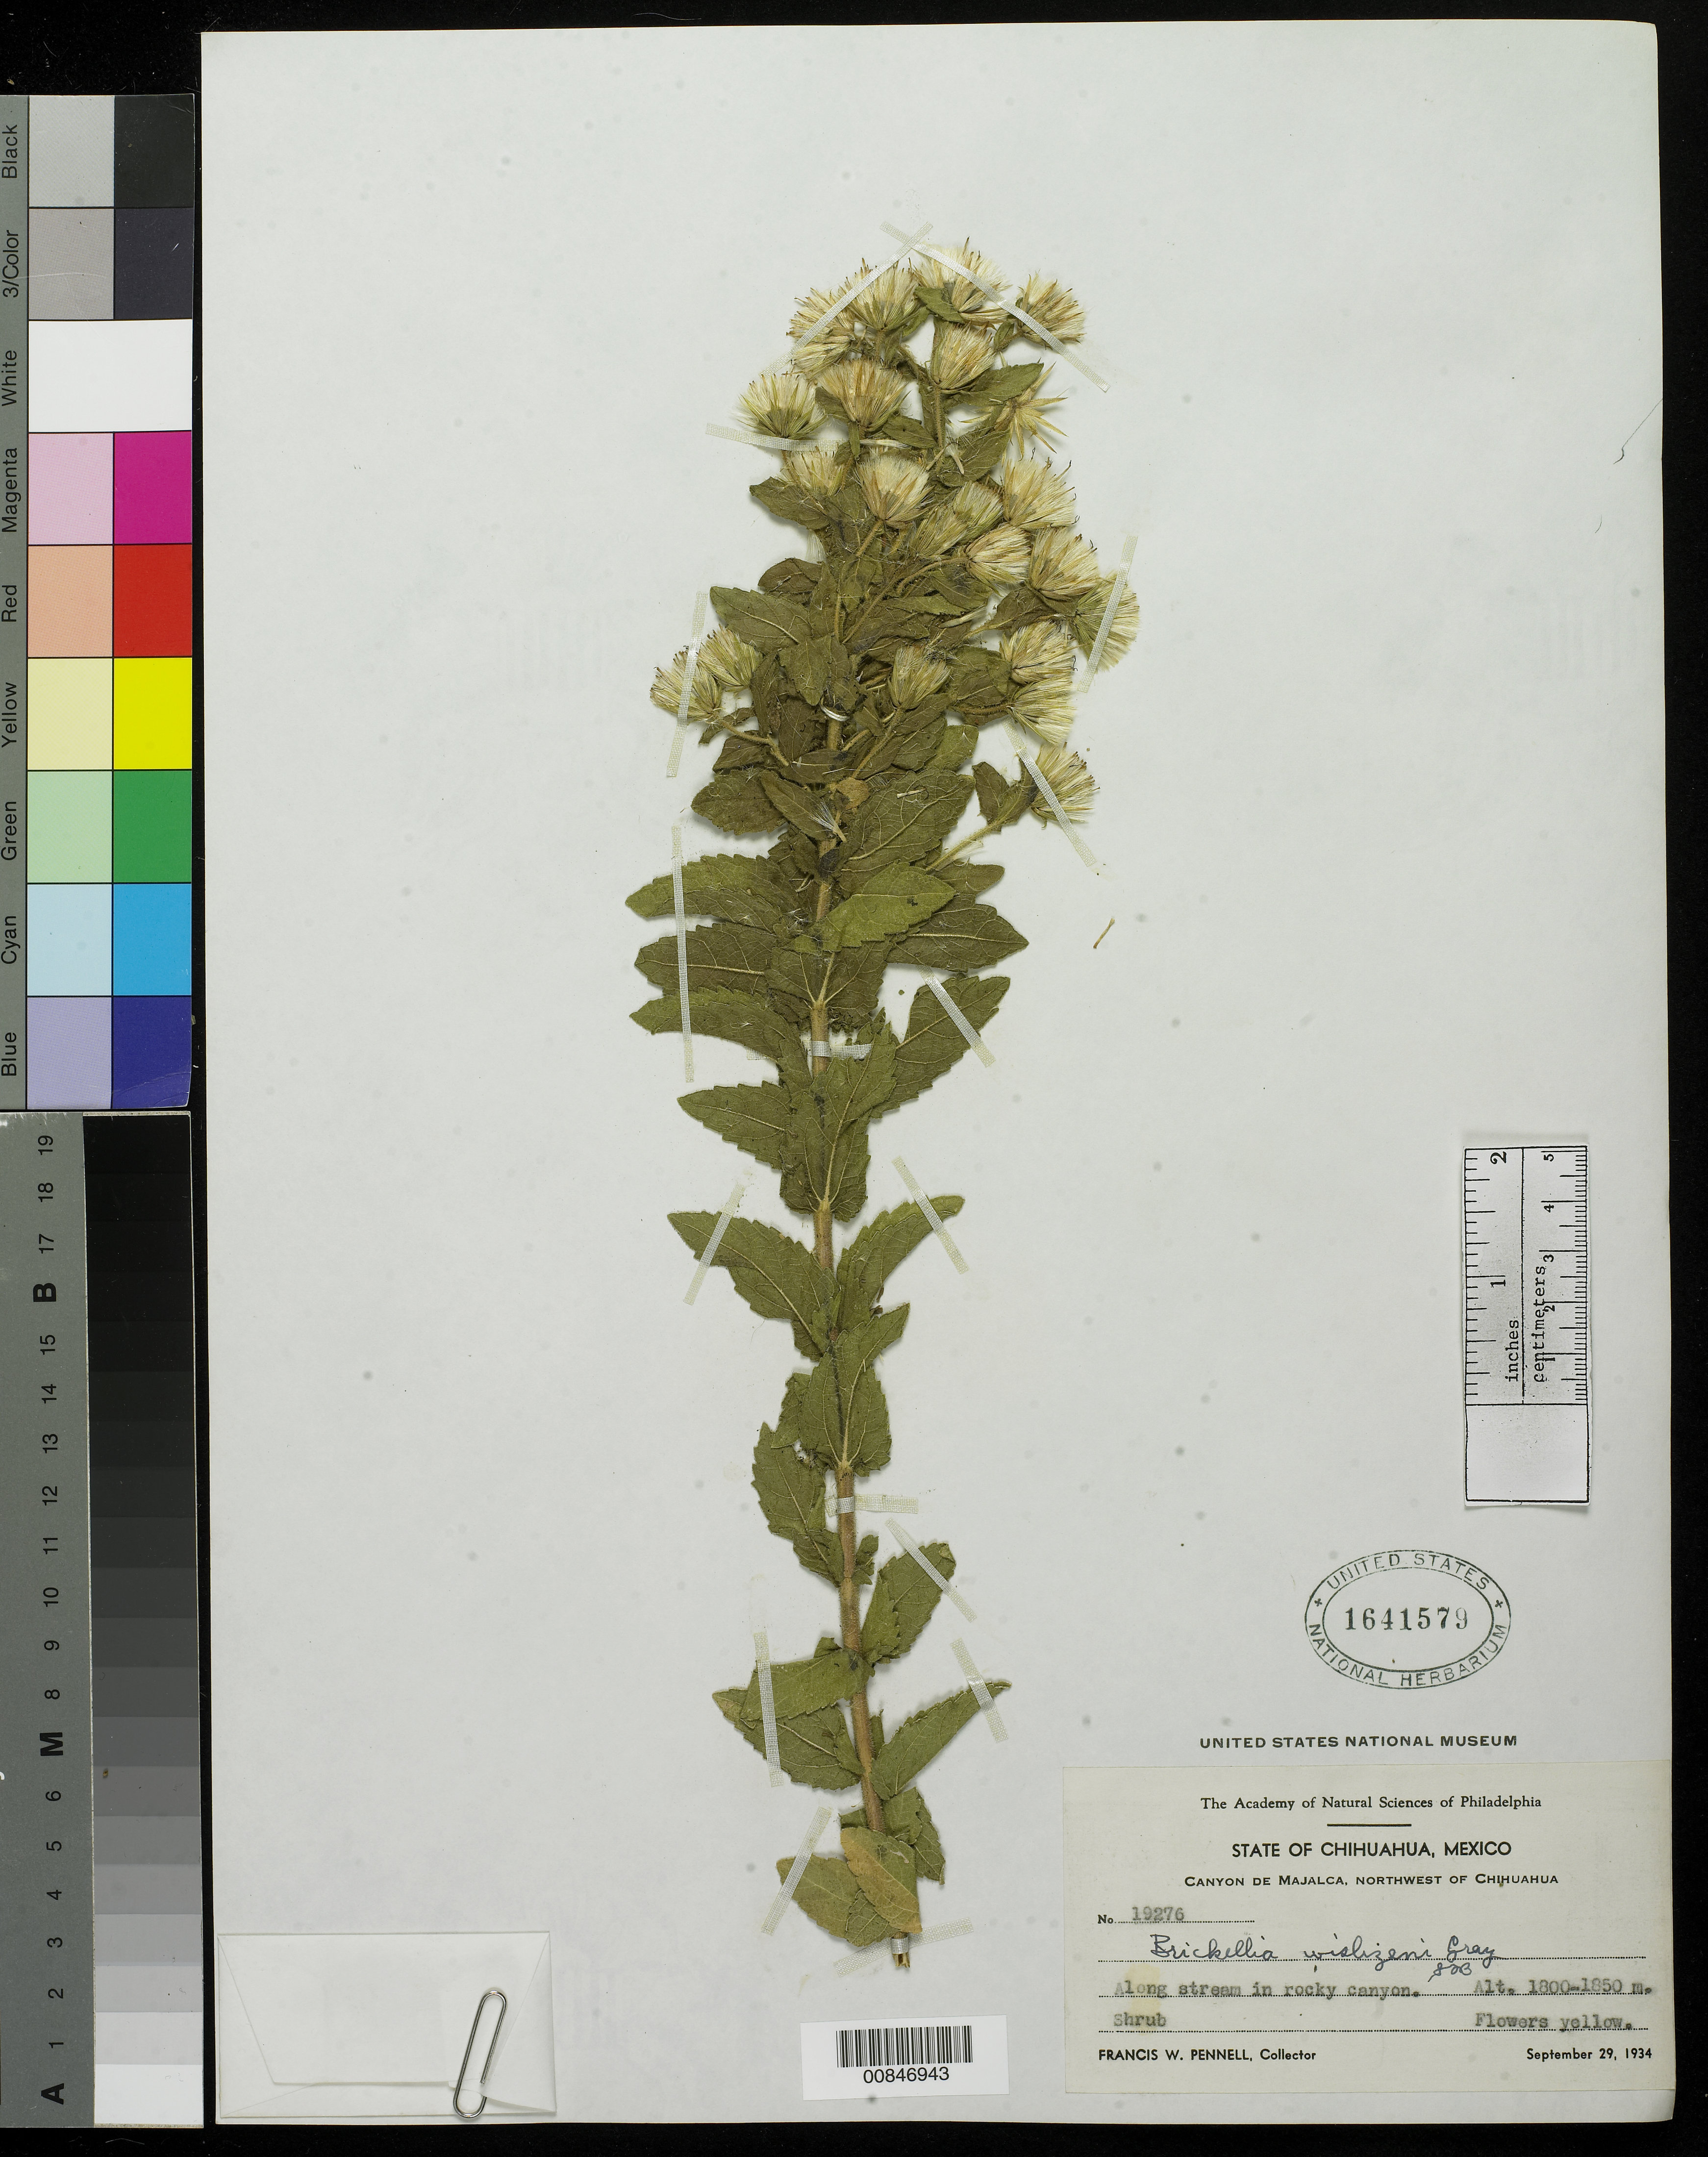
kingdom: Plantae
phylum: Tracheophyta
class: Magnoliopsida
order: Asterales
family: Asteraceae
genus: Brickellia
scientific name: Brickellia wislizeni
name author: A. Gray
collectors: F. W. Pennell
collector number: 19276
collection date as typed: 29 Sep 1934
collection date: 1934-09-29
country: Mexico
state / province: Chihuahua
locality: Canyon de Majalca, northwest of Chihuahua.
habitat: Along stream in rocky canyon.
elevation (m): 1850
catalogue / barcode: US 1641579